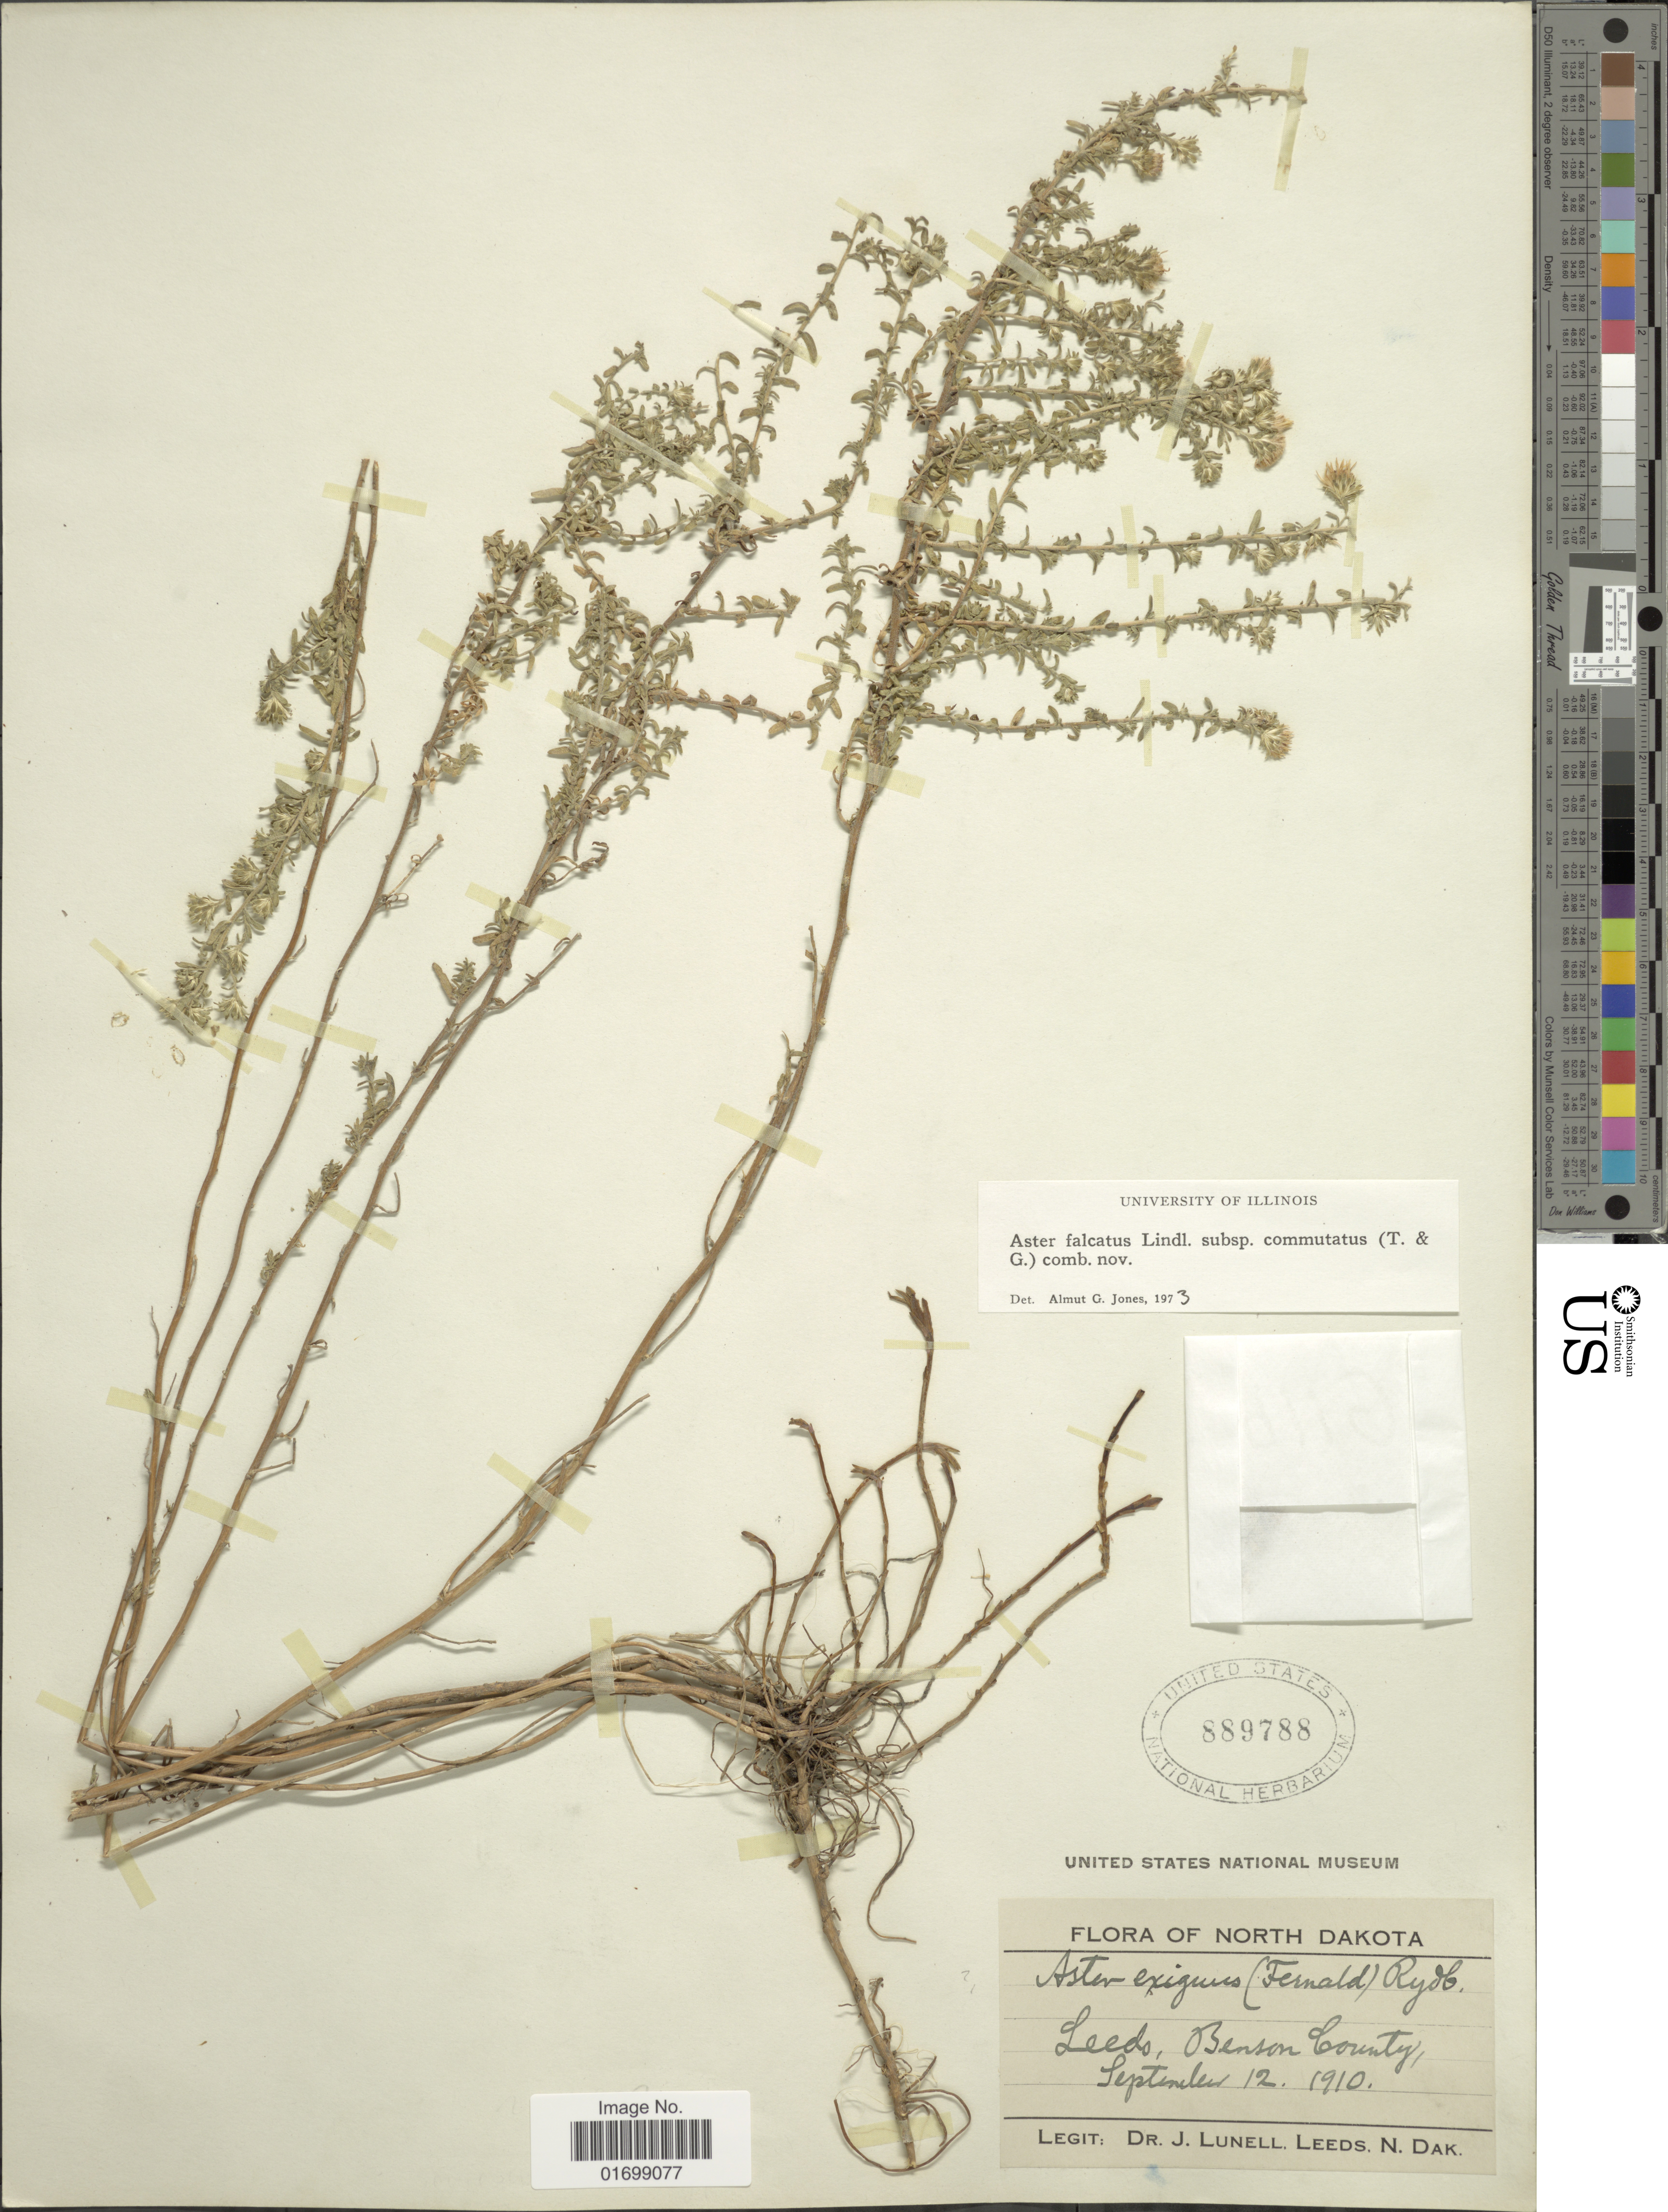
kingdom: Plantae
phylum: Tracheophyta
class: Magnoliopsida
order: Asterales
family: Asteraceae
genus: Symphyotrichum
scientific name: Symphyotrichum falcatum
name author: (Lindl. ex Lindl.) G.L. Nesom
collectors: J. Lunell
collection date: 1910-09-12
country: United States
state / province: North Dakota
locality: Leeds, Benson County.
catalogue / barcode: US 889788